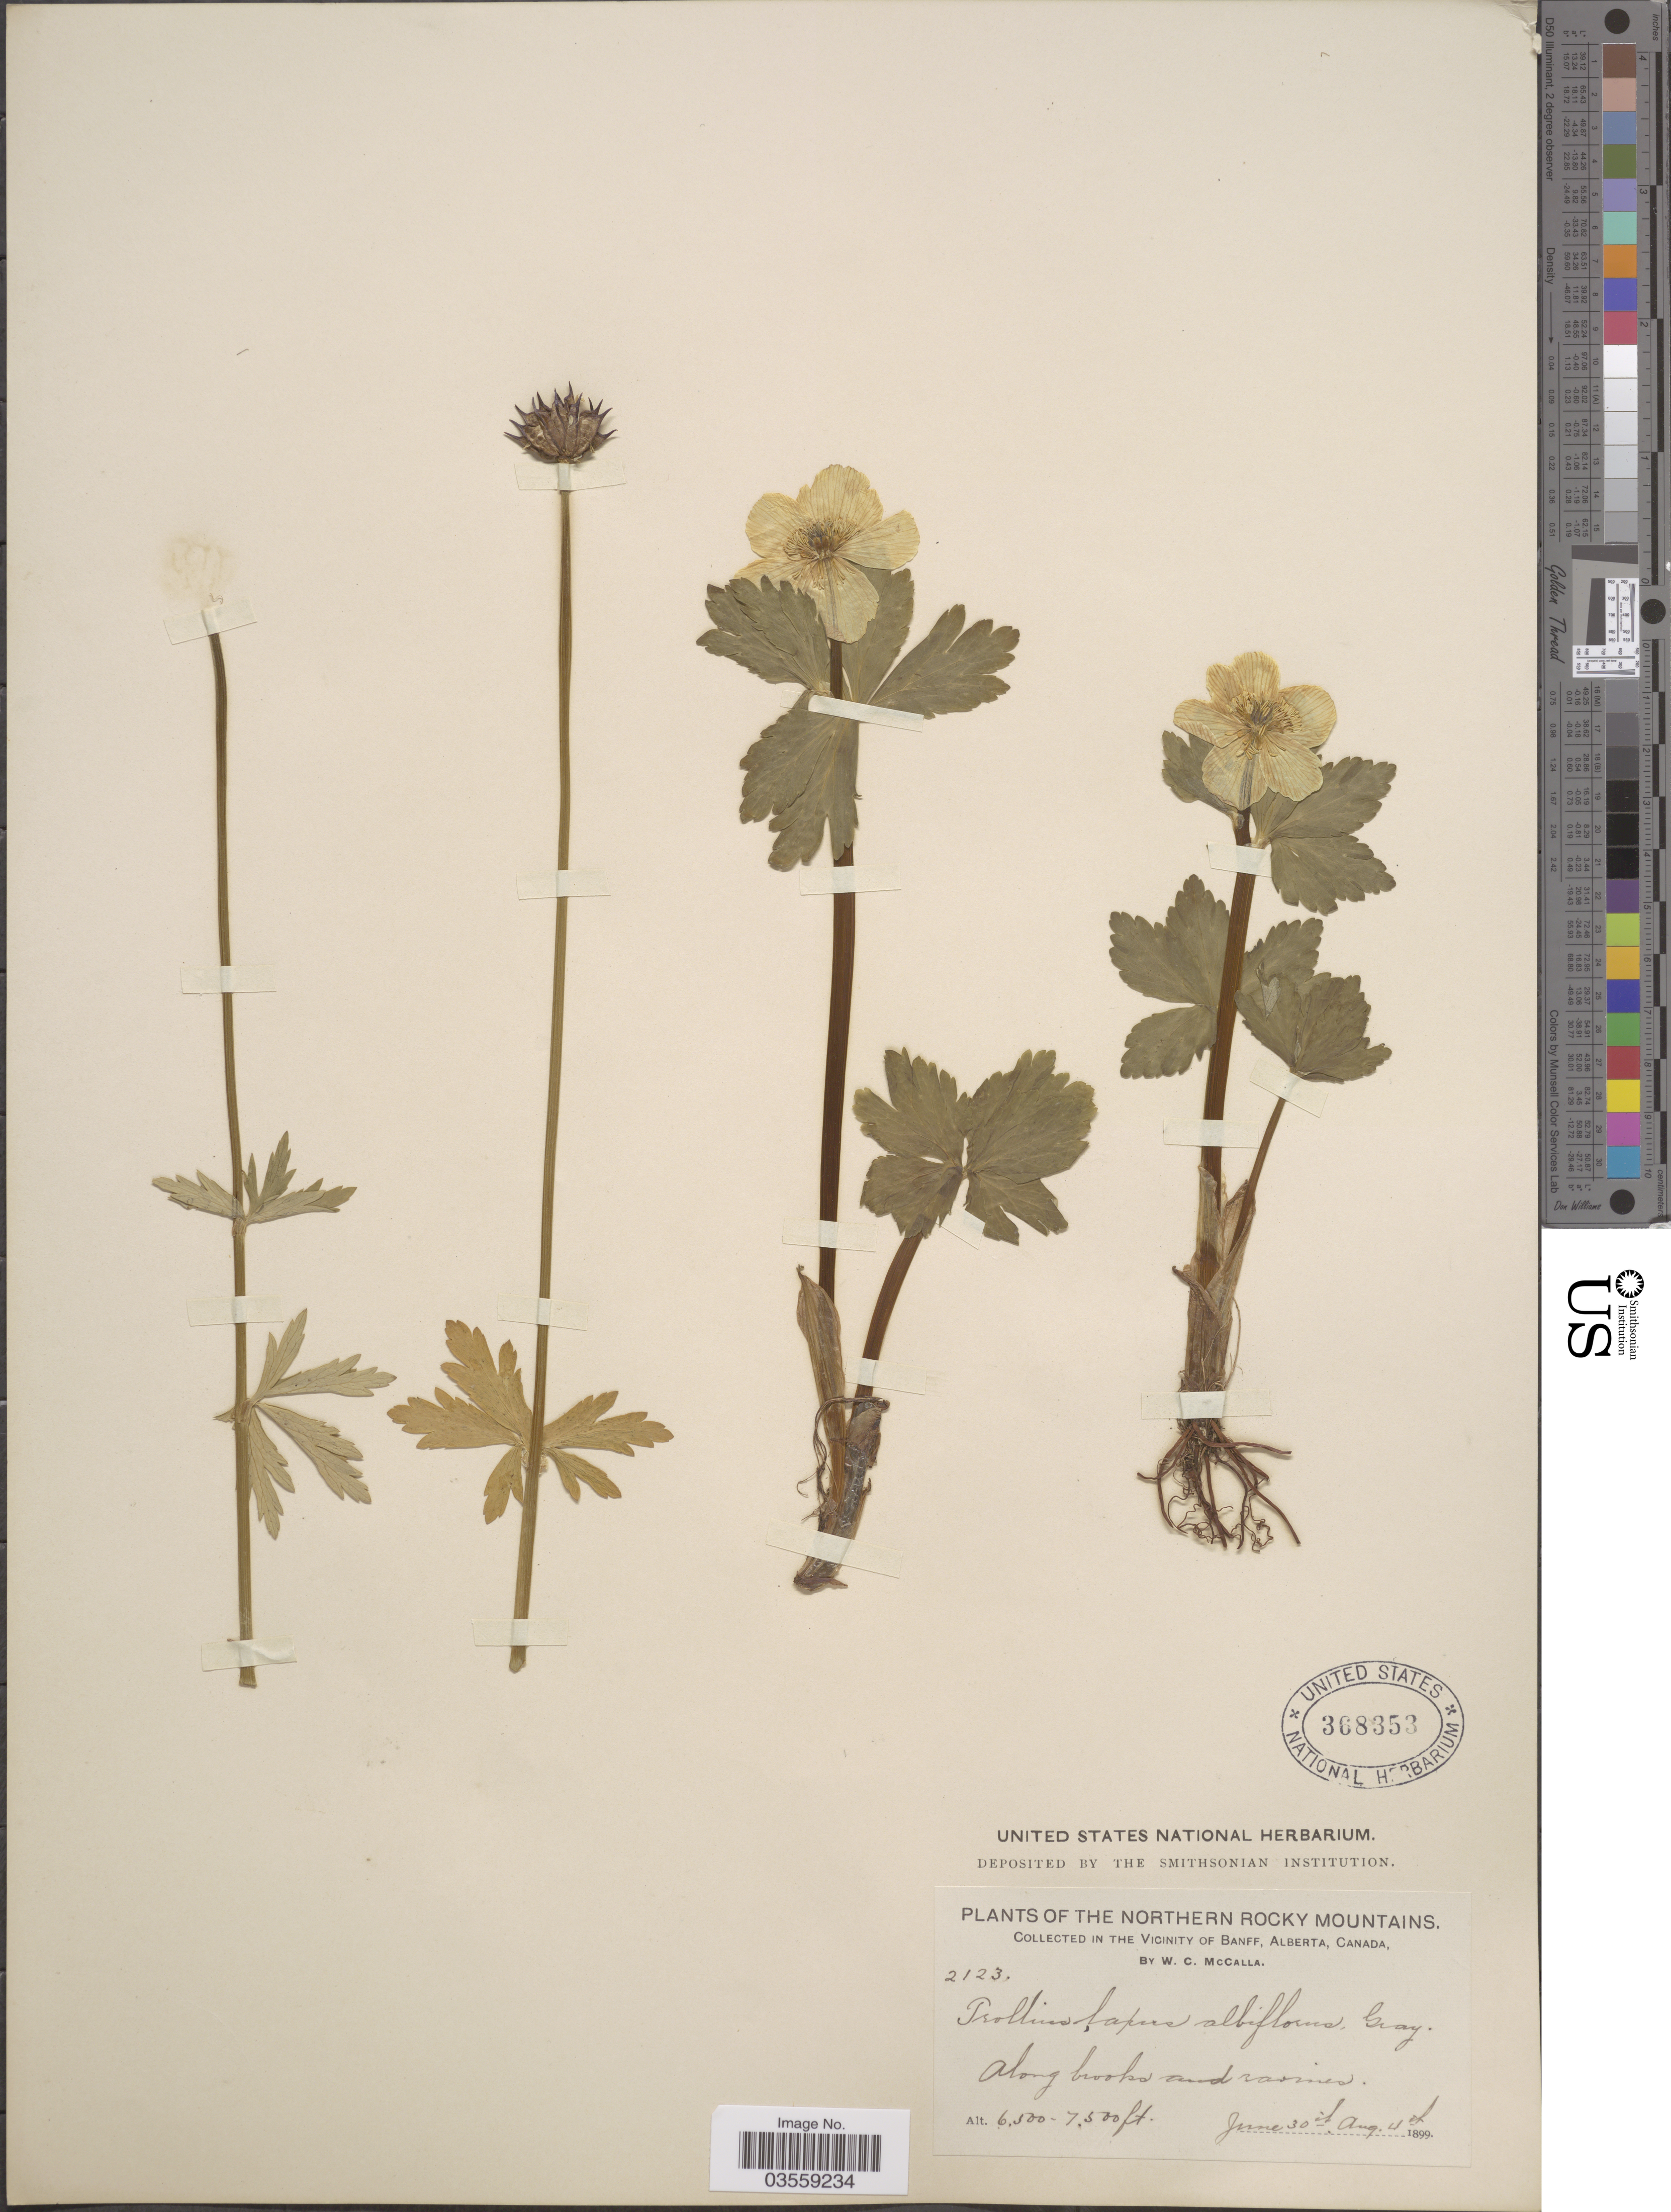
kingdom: Plantae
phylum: Tracheophyta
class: Magnoliopsida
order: Ranunculales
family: Ranunculaceae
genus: Trollius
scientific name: Trollius laxus var. albiflorus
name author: A. Gray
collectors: W. McCalla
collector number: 2123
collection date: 1899-06-30/1899-08-04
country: Canada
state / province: Alberta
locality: The Northern Rocky Mountains. Vicinity of Banff.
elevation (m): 1981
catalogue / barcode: US 368353